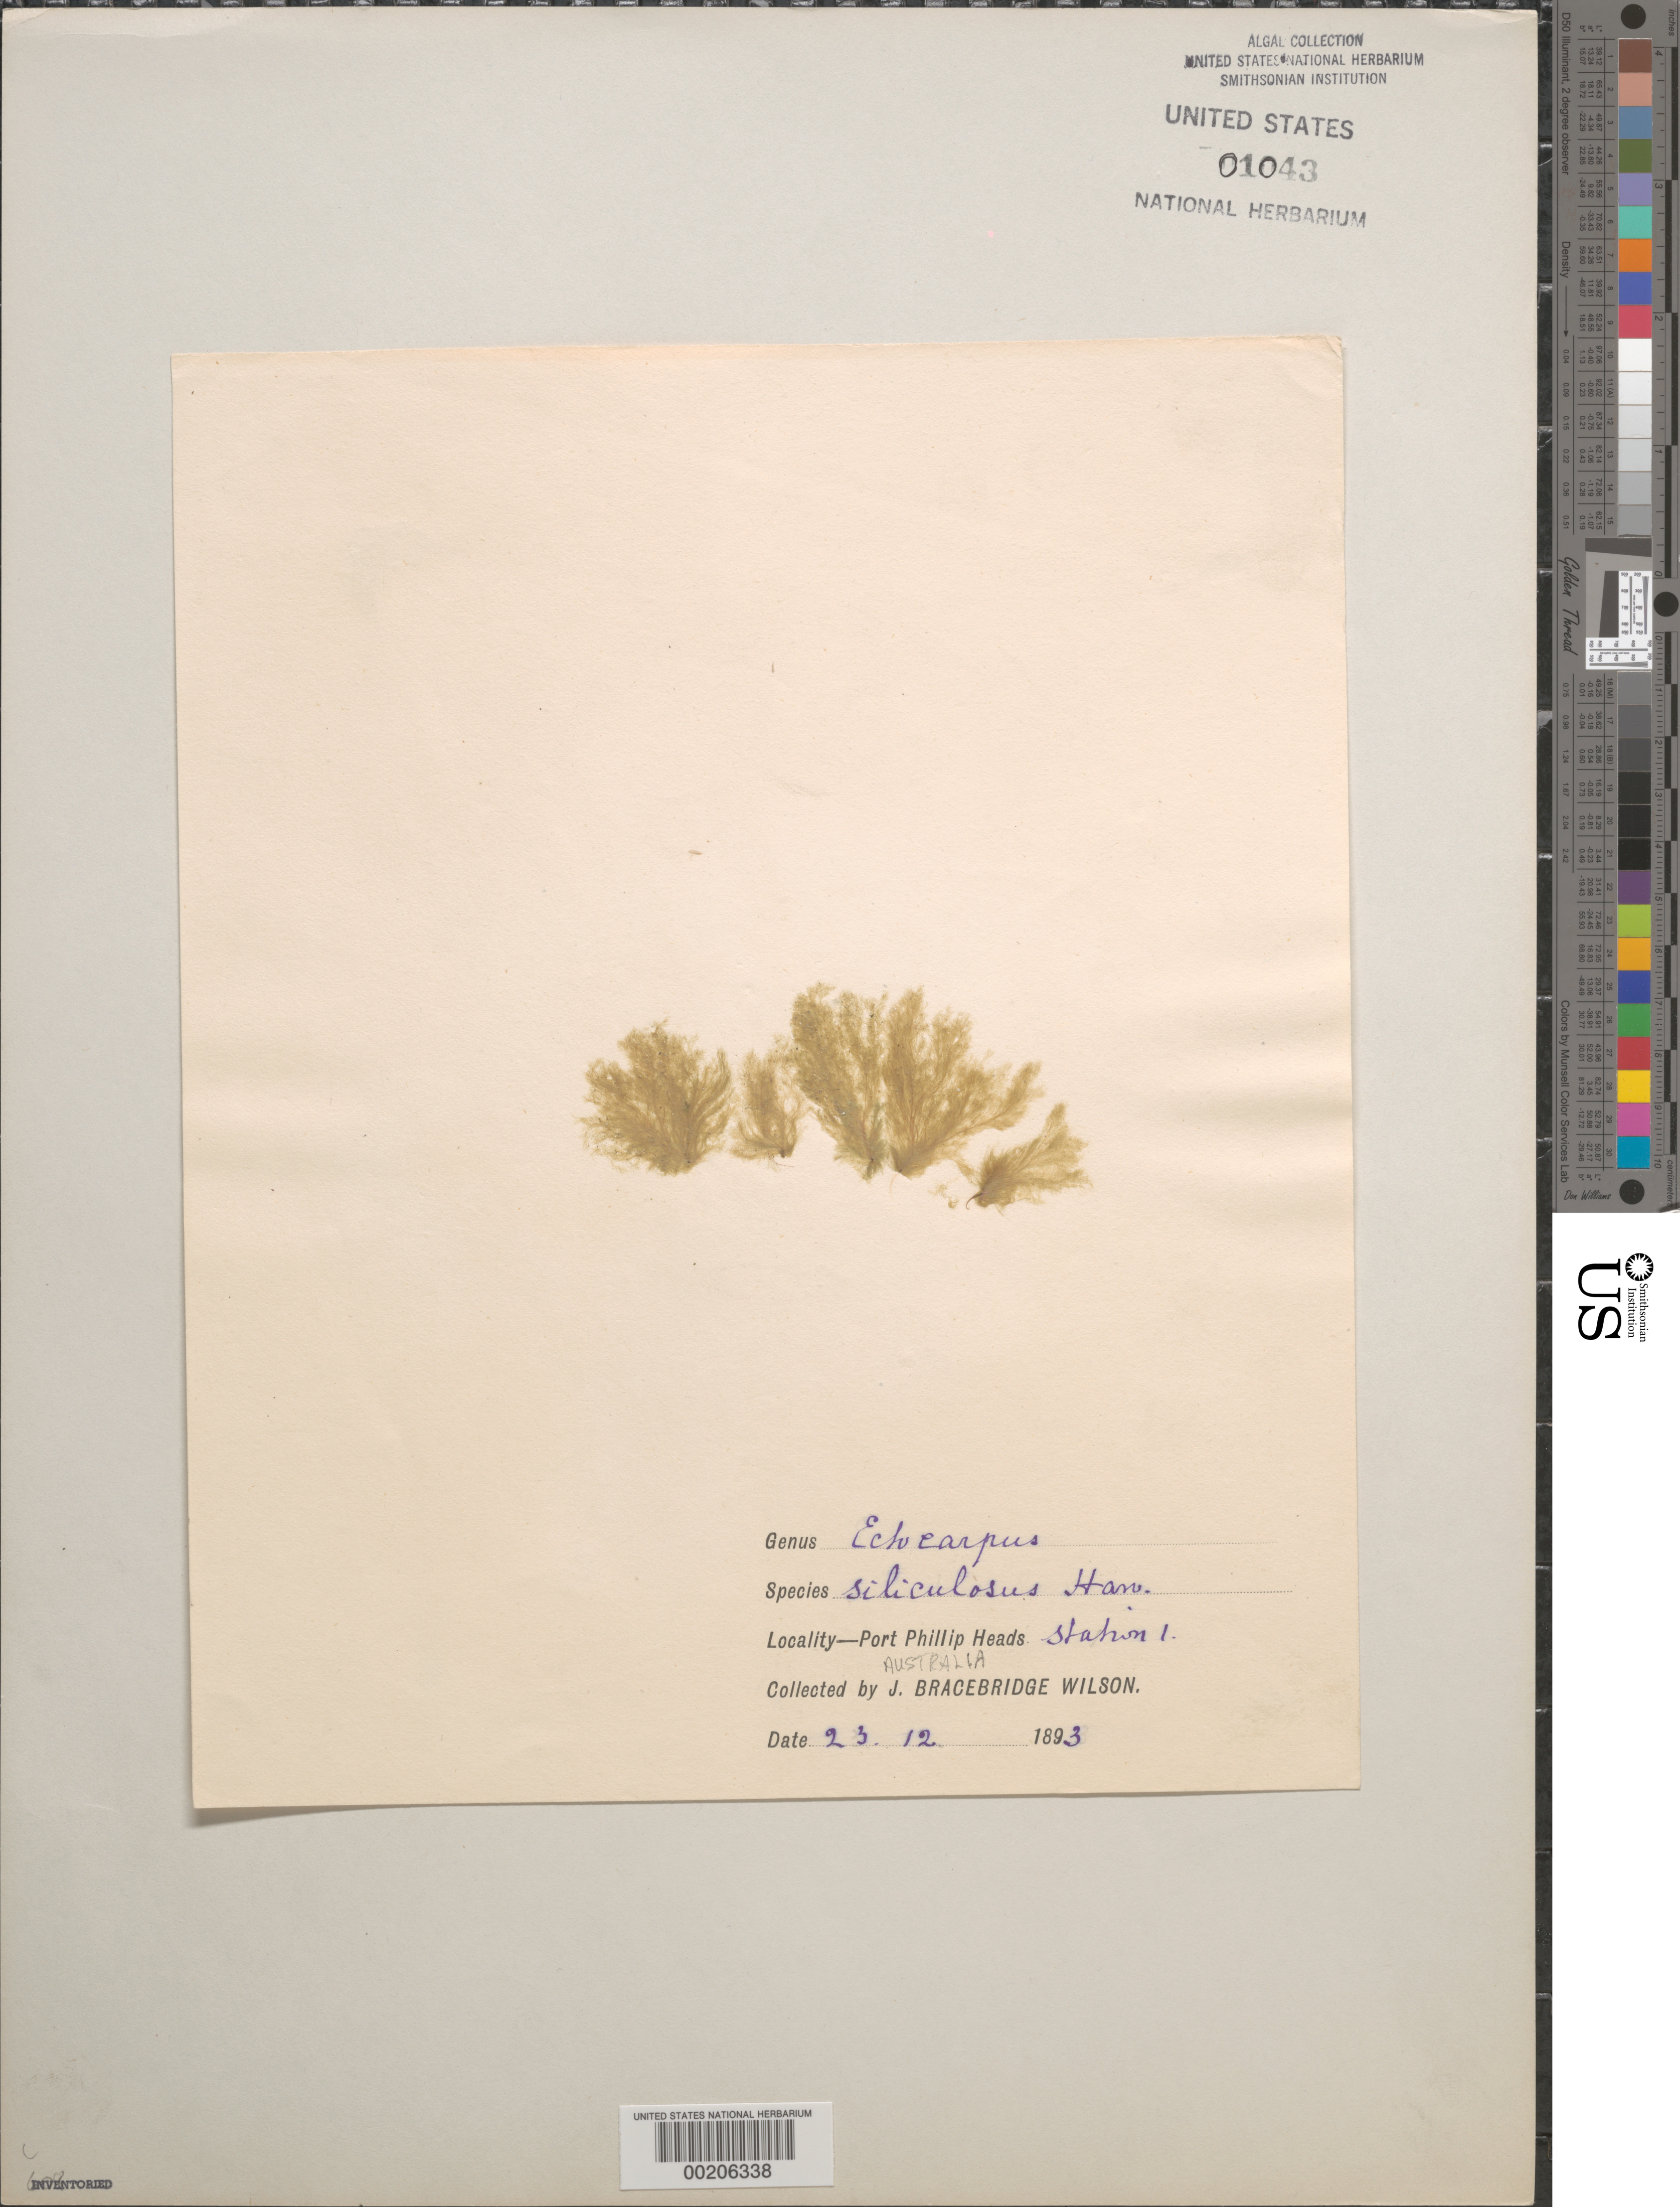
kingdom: Chromista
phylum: Ochrophyta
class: Phaeophyceae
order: Ectocarpales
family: Ectocarpaceae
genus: Ectocarpus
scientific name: Ectocarpus siliculosus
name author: (Dillwyn) Lyngbye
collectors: J. B. Wilson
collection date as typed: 23 Dec 1893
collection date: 1893-12-23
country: Australia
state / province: Victoria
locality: Port Phillip Heads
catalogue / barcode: US 1043